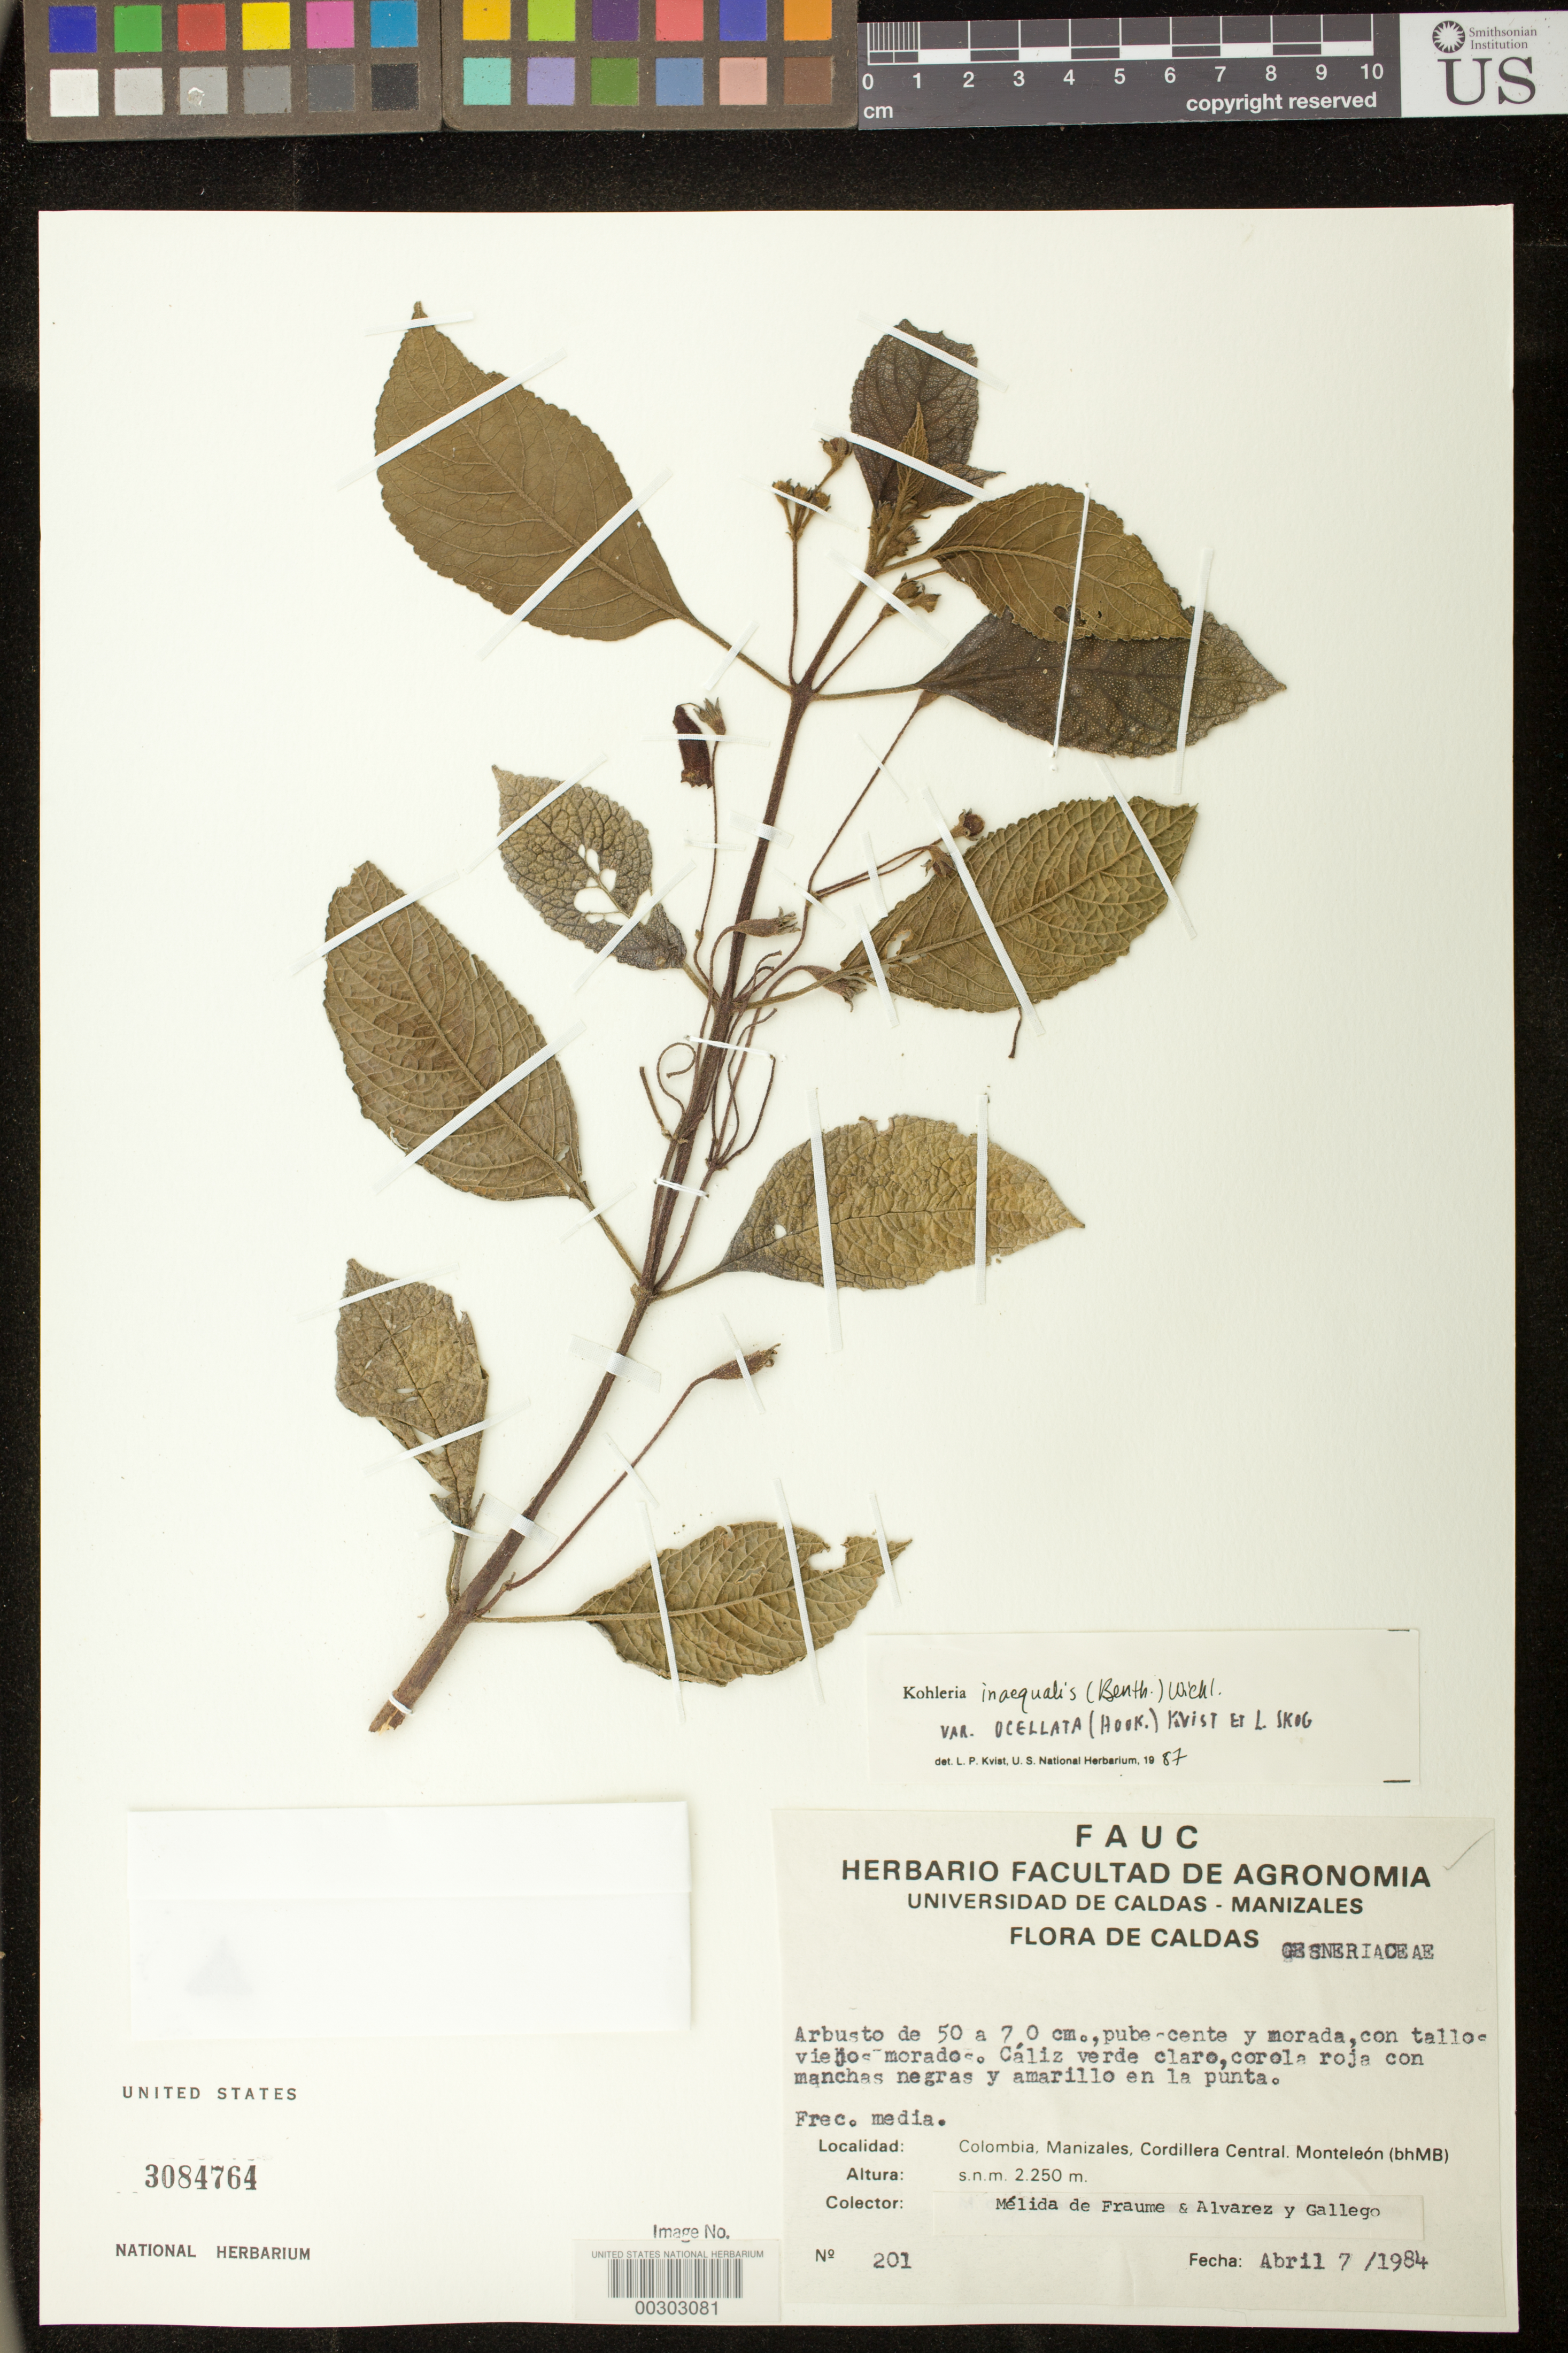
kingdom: Plantae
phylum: Tracheophyta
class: Magnoliopsida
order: Lamiales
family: Gesneriaceae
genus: Kohleria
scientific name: Kohleria inaequalis var. ocellata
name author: (Hook.) L.P. Kvist & L.E. Skog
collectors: M. Fraume, -- Alvarez & -. Gallego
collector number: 201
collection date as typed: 07 Apr 1984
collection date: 1984-04-07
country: Colombia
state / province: Caldas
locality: Manizales, Cordillera Central, Monteleón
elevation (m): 2250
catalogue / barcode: US 3084764